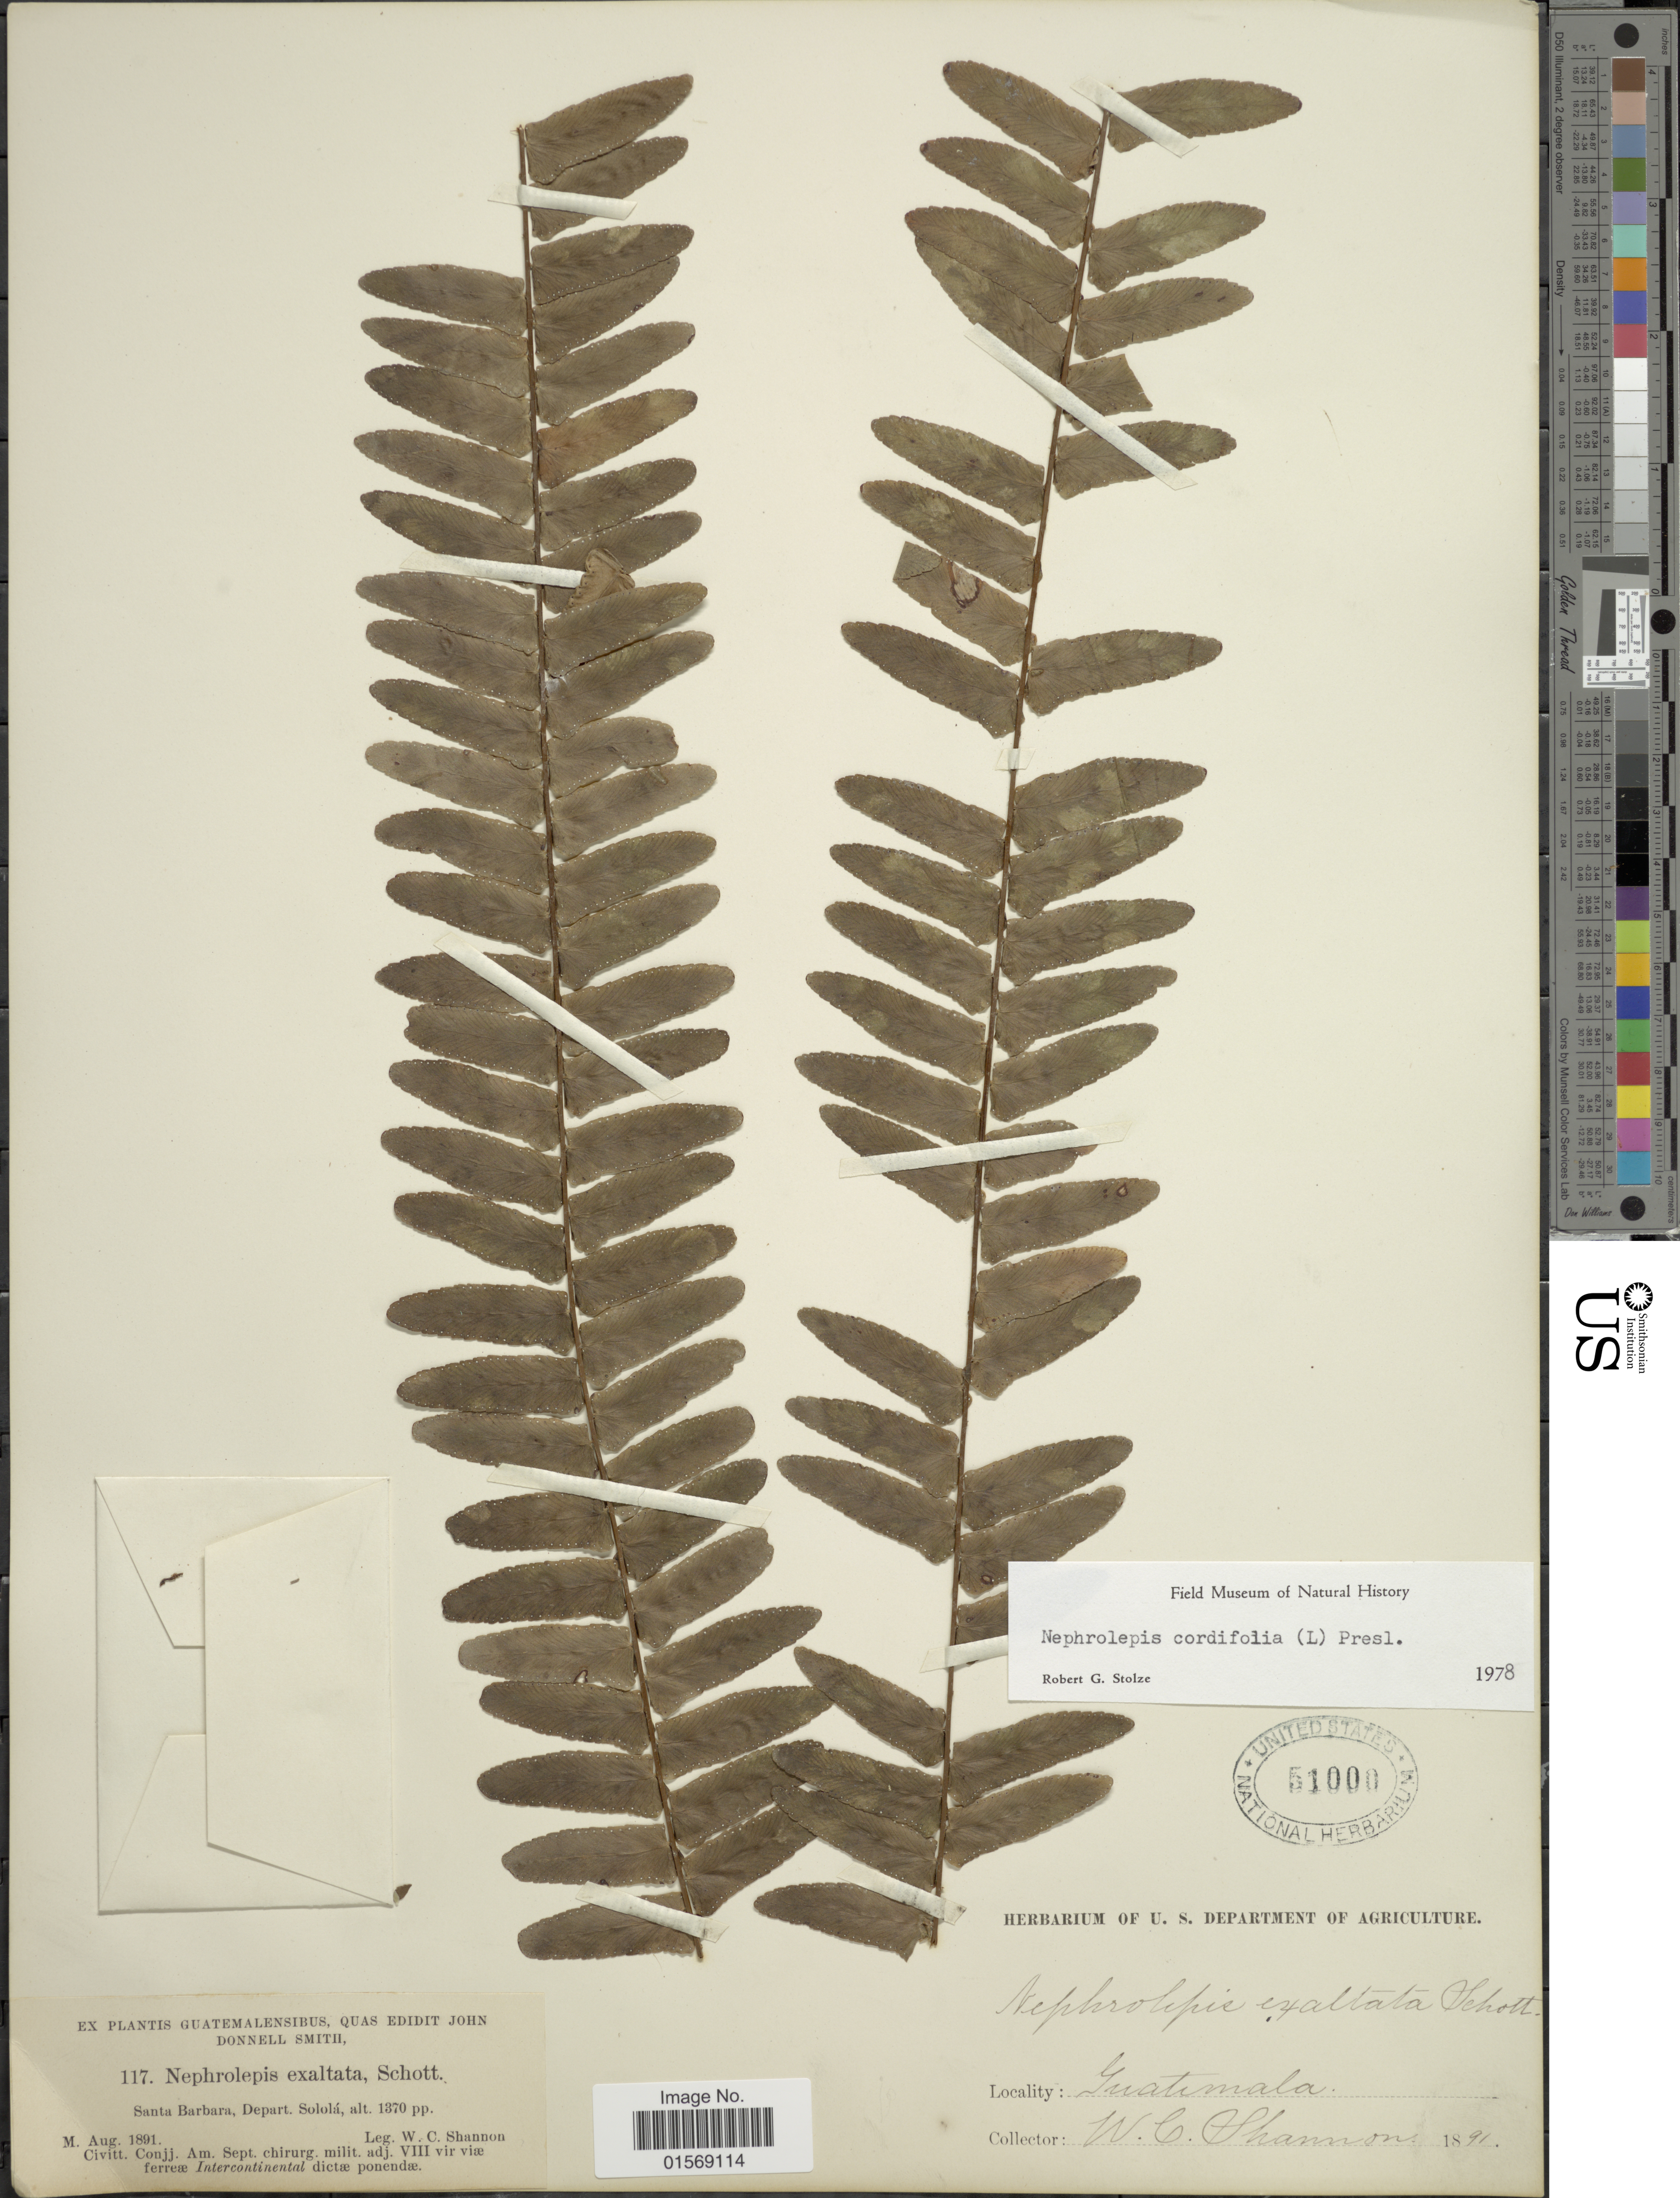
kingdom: Plantae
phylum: Tracheophyta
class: Polypodiopsida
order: Polypodiales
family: Nephrolepidaceae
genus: Nephrolepis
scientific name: Nephrolepis pendula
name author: (Raddi) J. Sm.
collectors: W. C. Shannon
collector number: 117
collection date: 1891-08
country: Guatemala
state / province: Sololá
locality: Guatemala, Santa Barbara, Depart. Solola.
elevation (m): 418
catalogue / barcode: US 51000